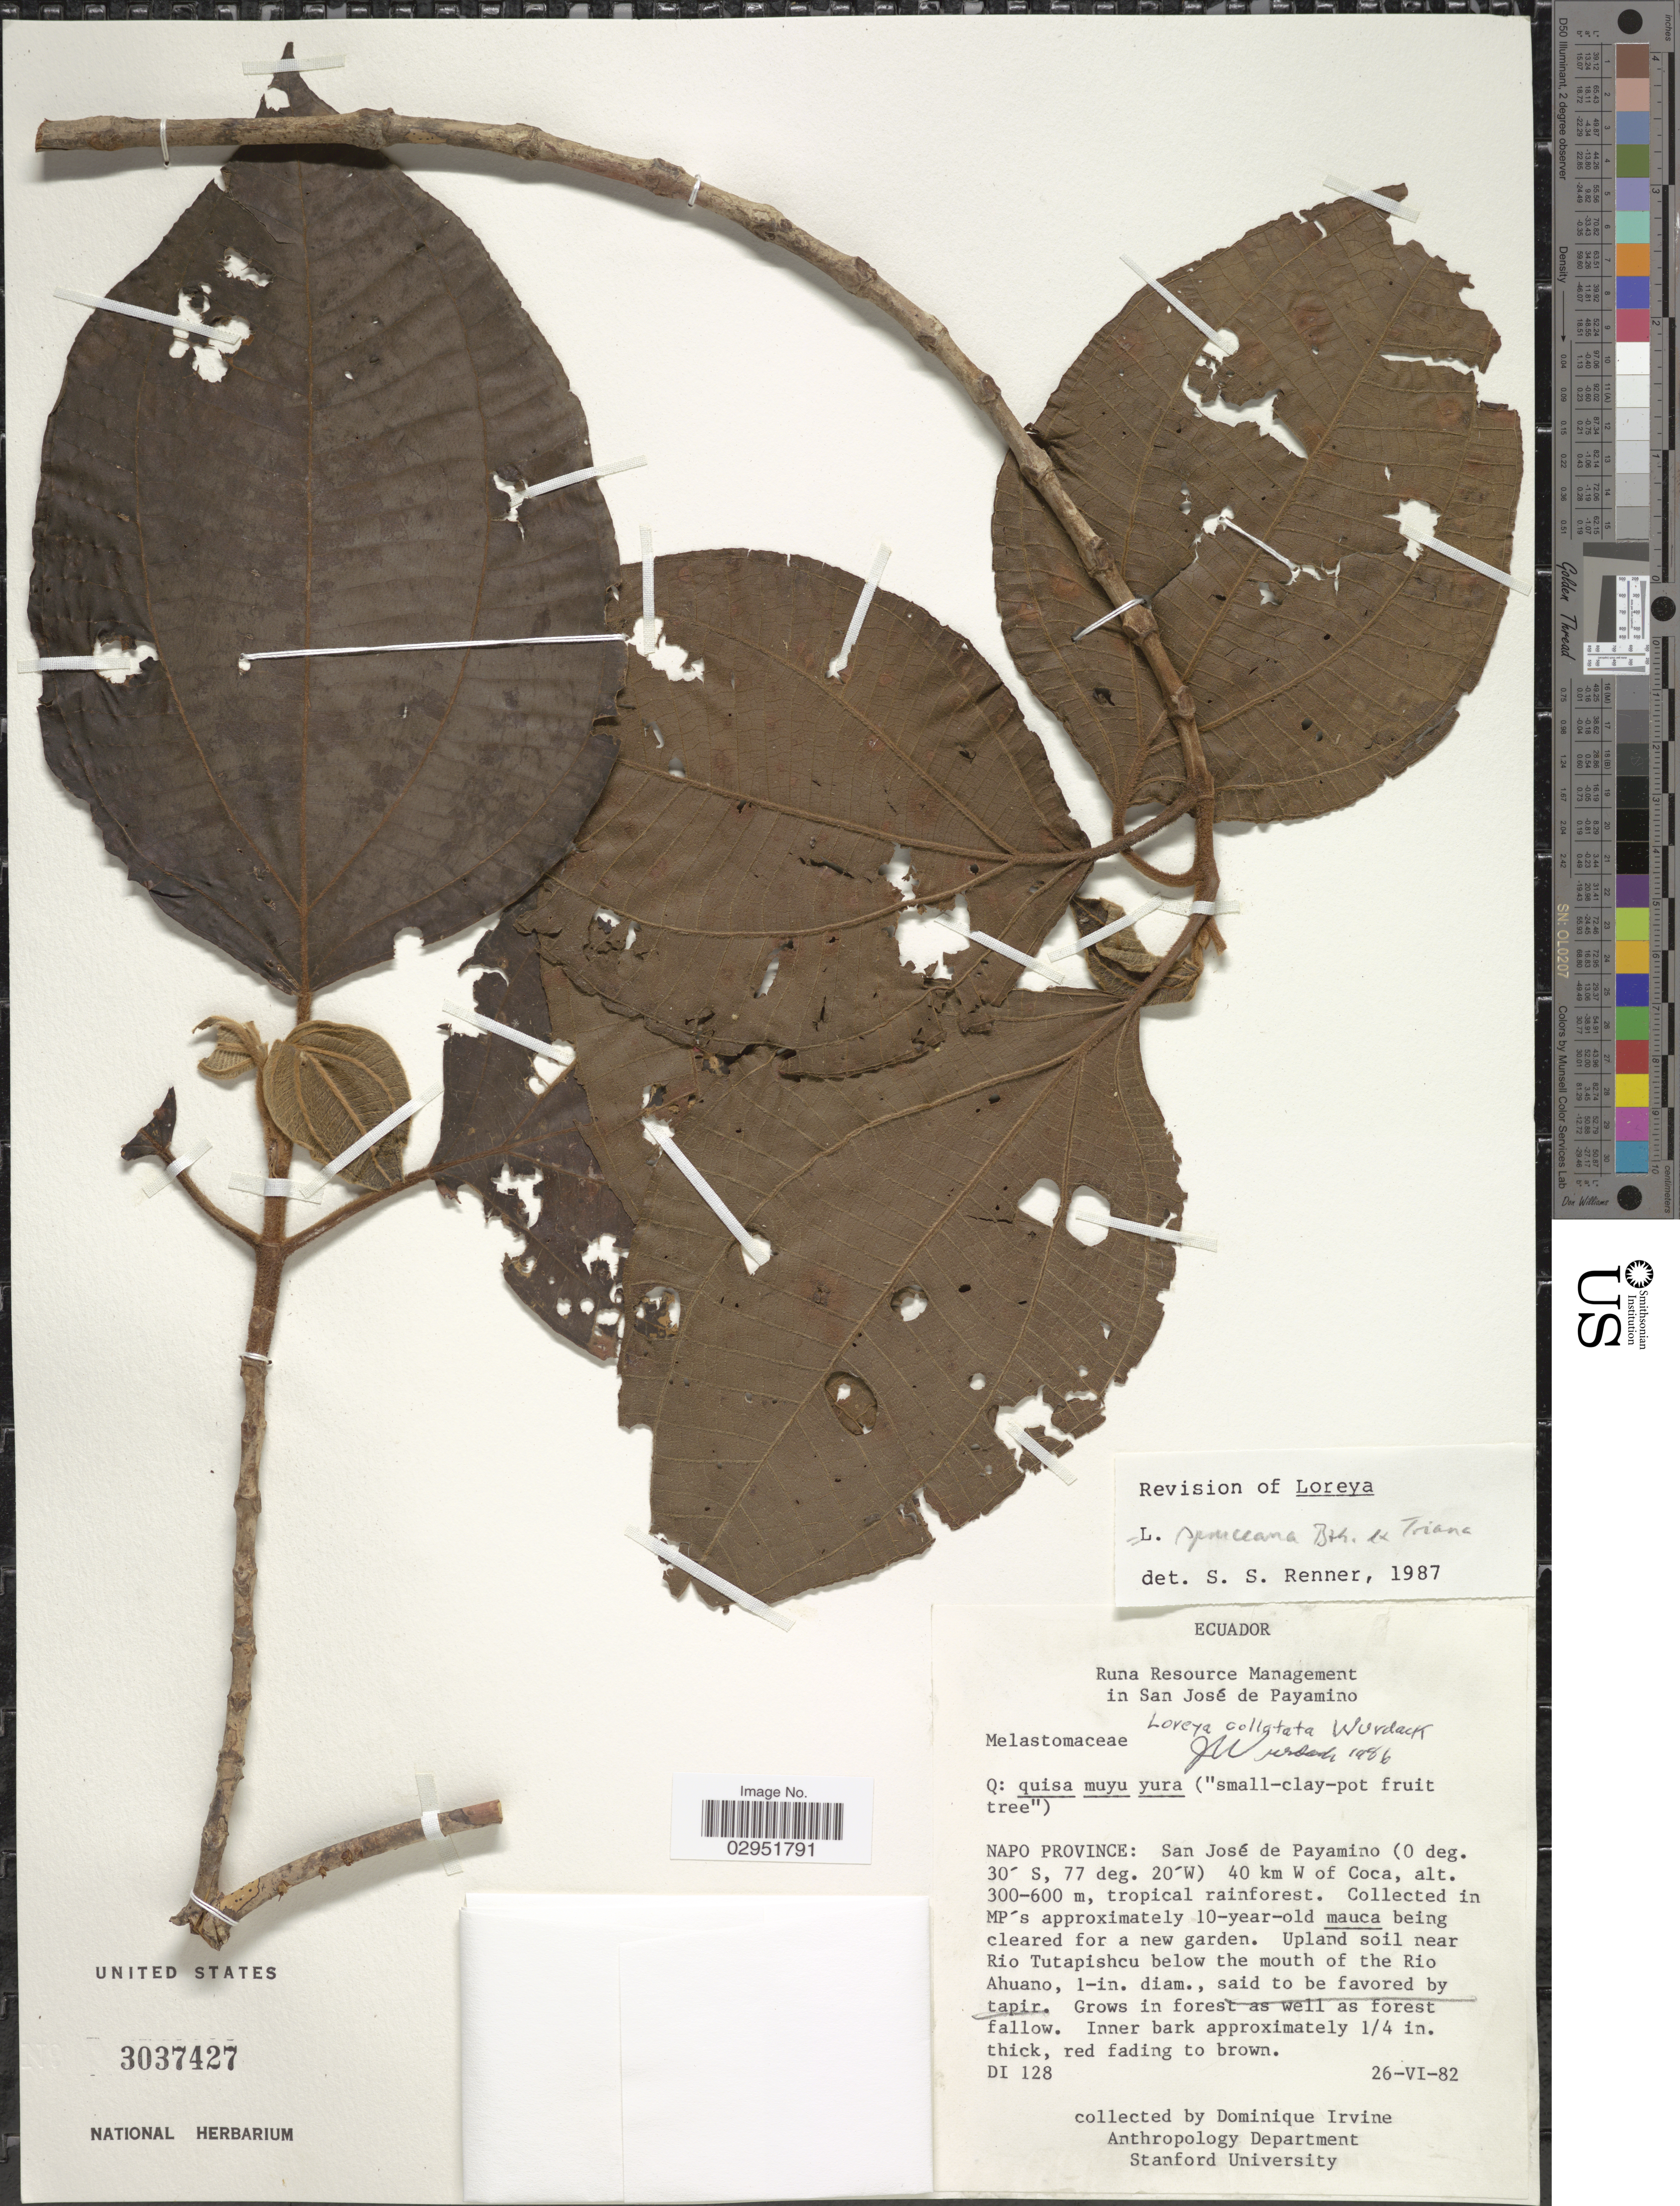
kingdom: Plantae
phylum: Tracheophyta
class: Magnoliopsida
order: Myrtales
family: Melastomataceae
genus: Bellucia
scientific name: Bellucia spruceana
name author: (Triana) J.F. Macbr.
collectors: D. Irvine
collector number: DI128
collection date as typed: Transcribed d/m/y: 26/6/82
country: Ecuador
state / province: Napo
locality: Napo Province: San José de Payamino, 40 km W of Coca.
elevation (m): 300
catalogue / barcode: US 3037427